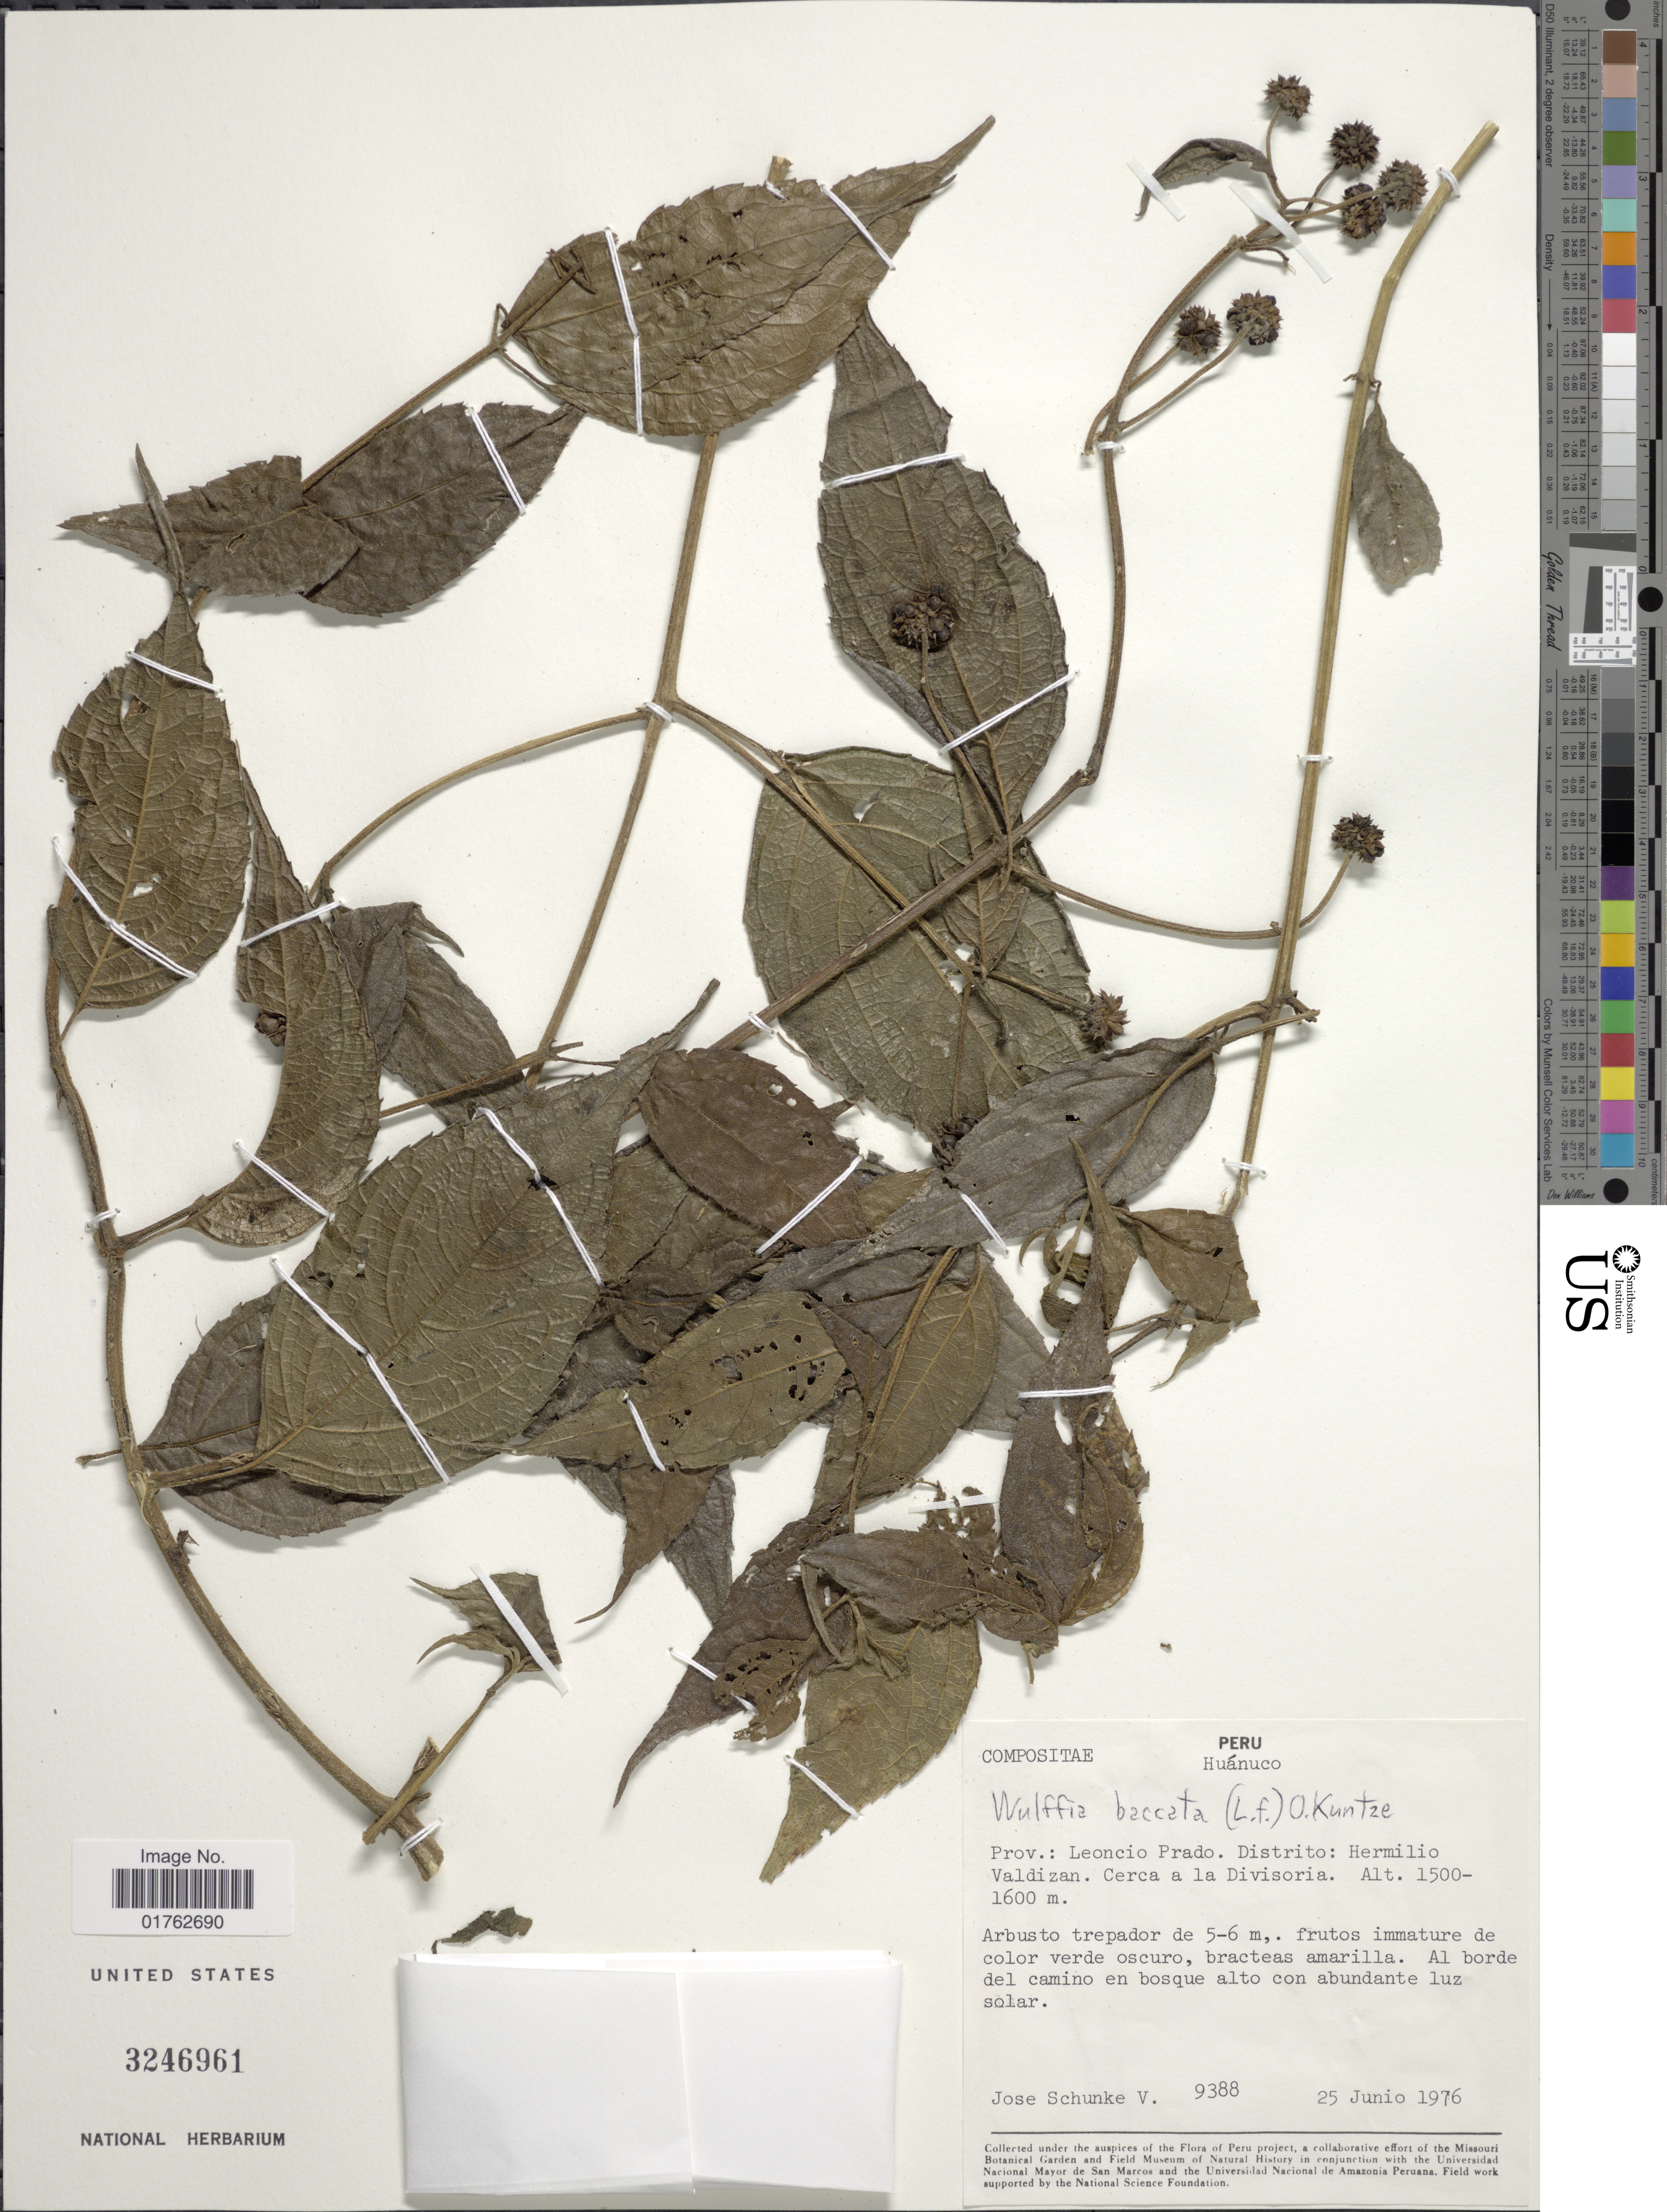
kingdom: Plantae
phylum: Tracheophyta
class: Magnoliopsida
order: Asterales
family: Asteraceae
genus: Wulffia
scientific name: Wulffia baccata var. baccata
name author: (L.) Kuntze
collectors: J. Schunke Vigo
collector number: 9388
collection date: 1976-06-25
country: Peru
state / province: Huánuco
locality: Prov.: Leoncio Prado, Distrito: Hermilio Valdizan, Cerca a la Divisoria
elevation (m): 1500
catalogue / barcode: US 3246961